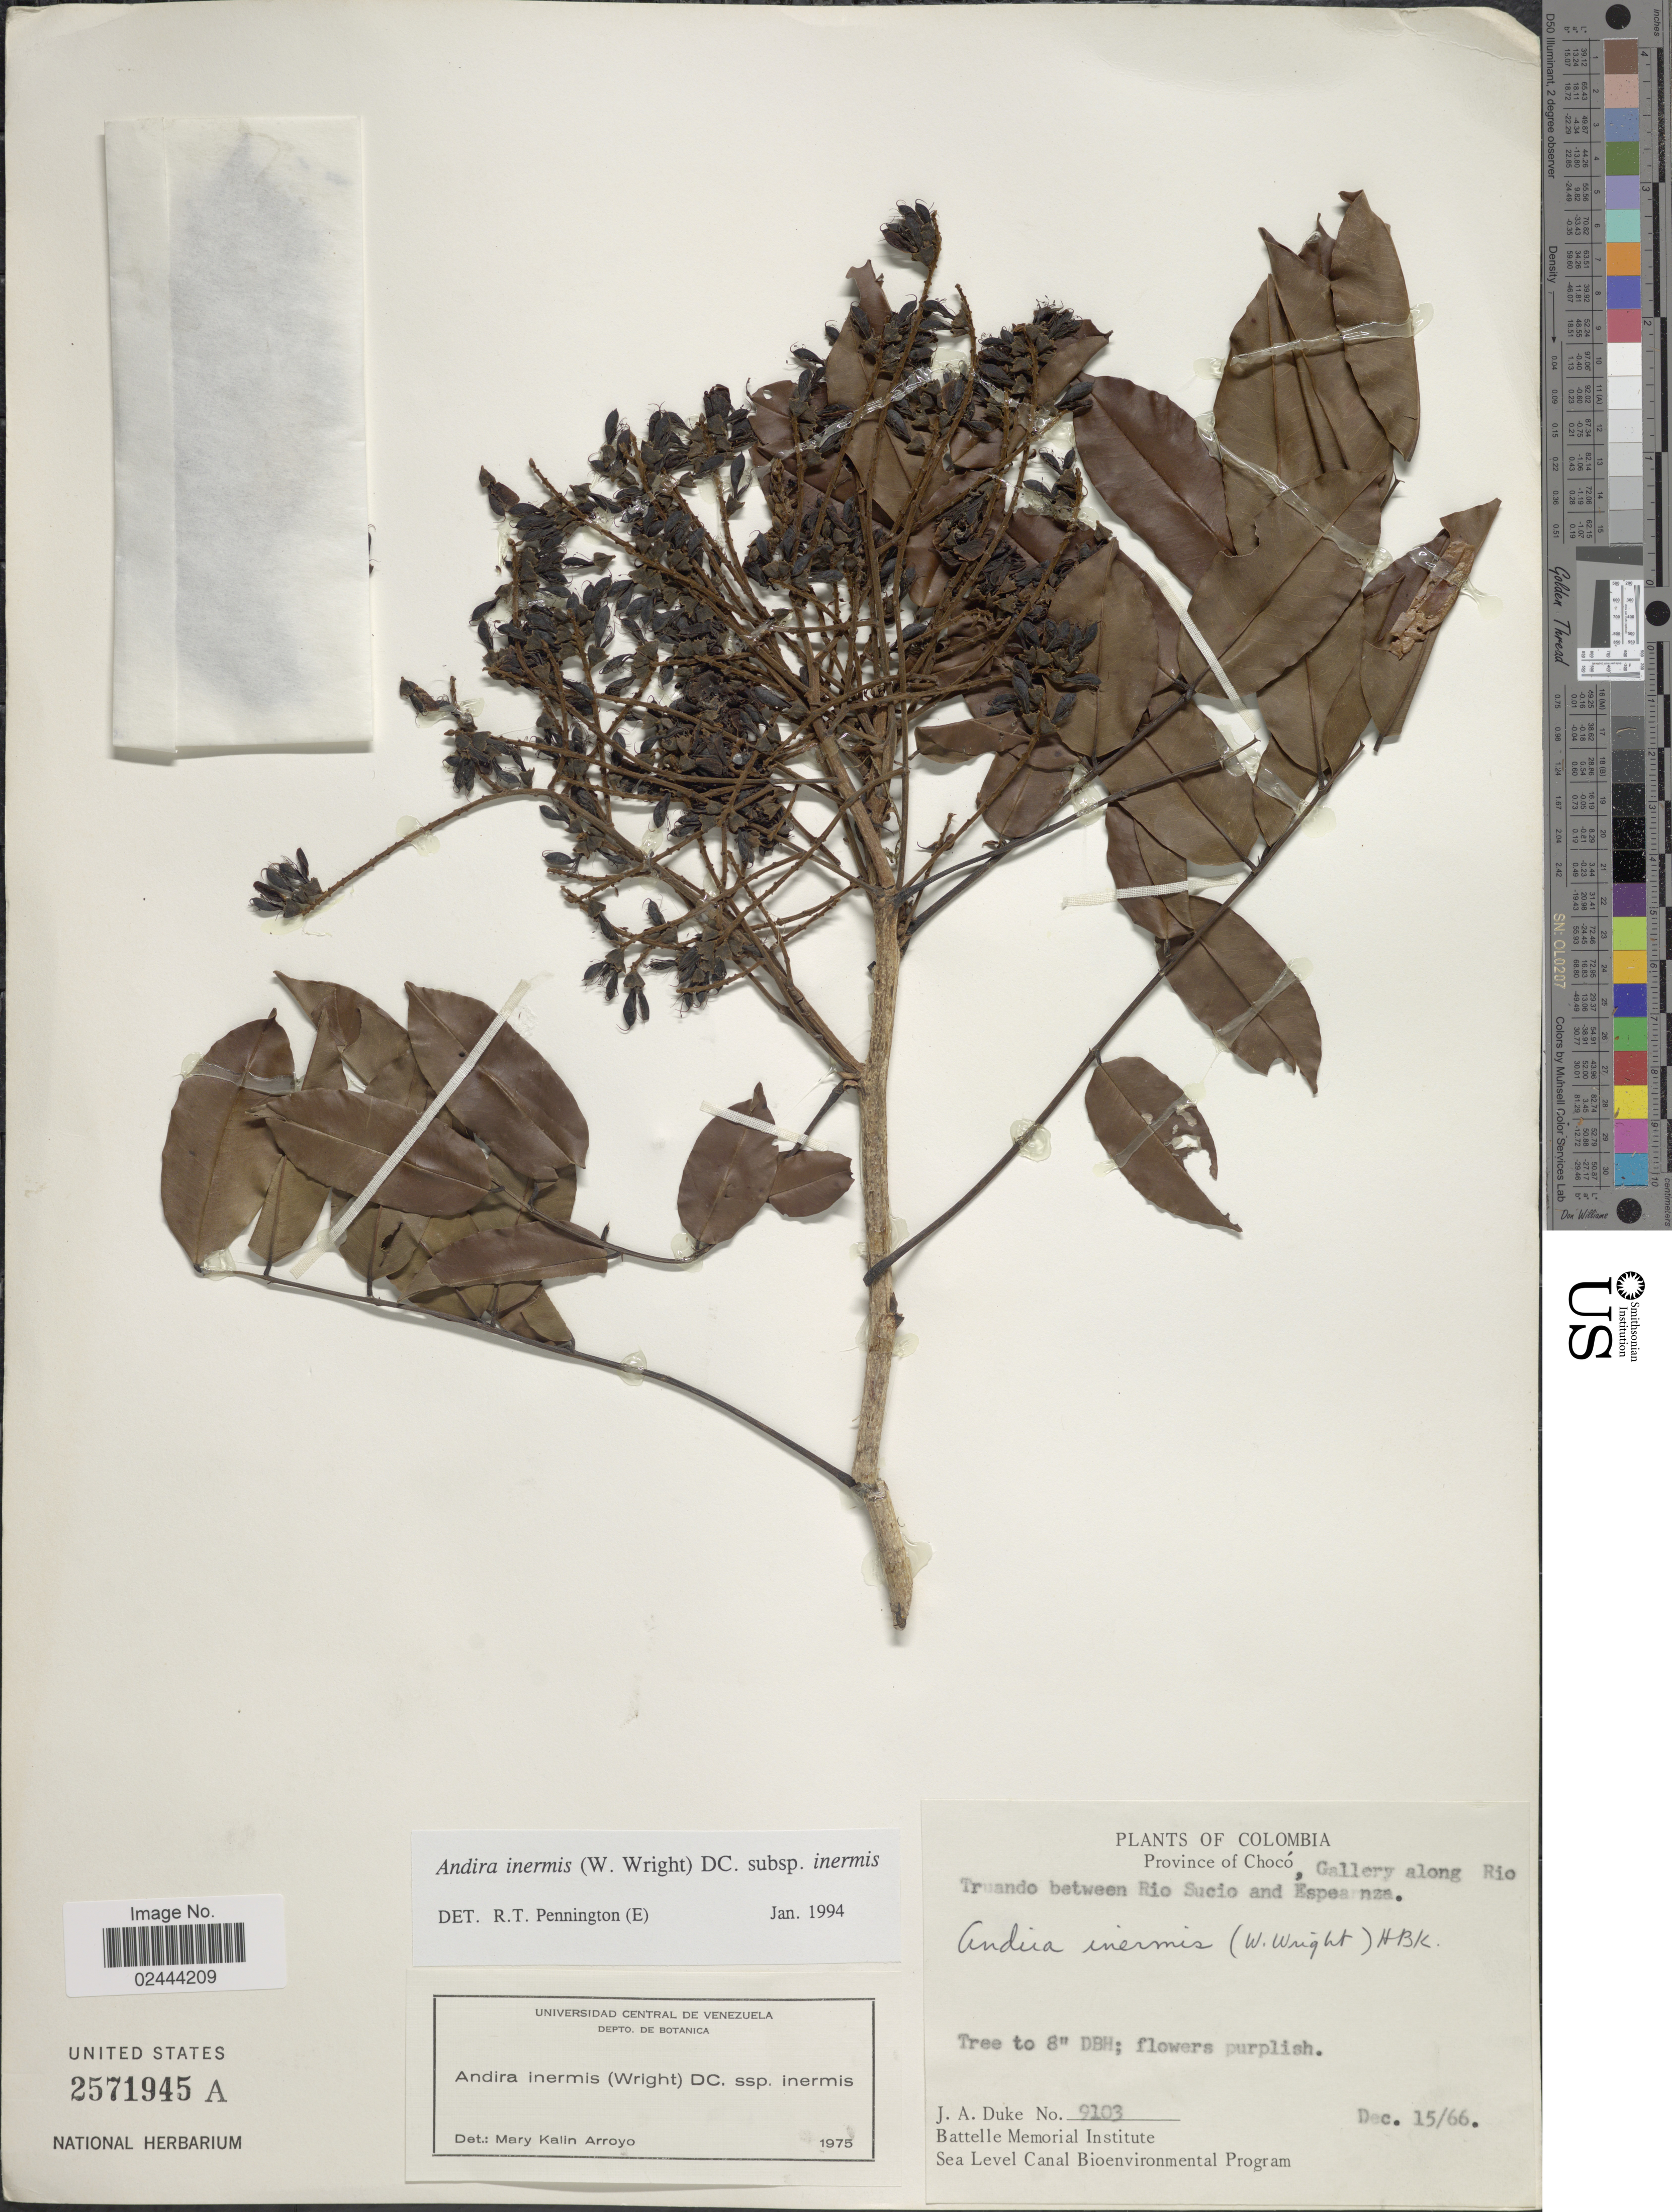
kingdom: Plantae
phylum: Tracheophyta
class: Magnoliopsida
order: Fabales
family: Fabaceae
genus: Andira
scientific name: Andira inermis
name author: (W. Wright) Kunth ex DC.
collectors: J. A. Duke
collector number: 9103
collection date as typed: Transcribed d/m/y: 15/12/66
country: Colombia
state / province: Chocó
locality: Gallery along Rio Truando between Rio Sucio and Espearnza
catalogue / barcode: US 2571945A